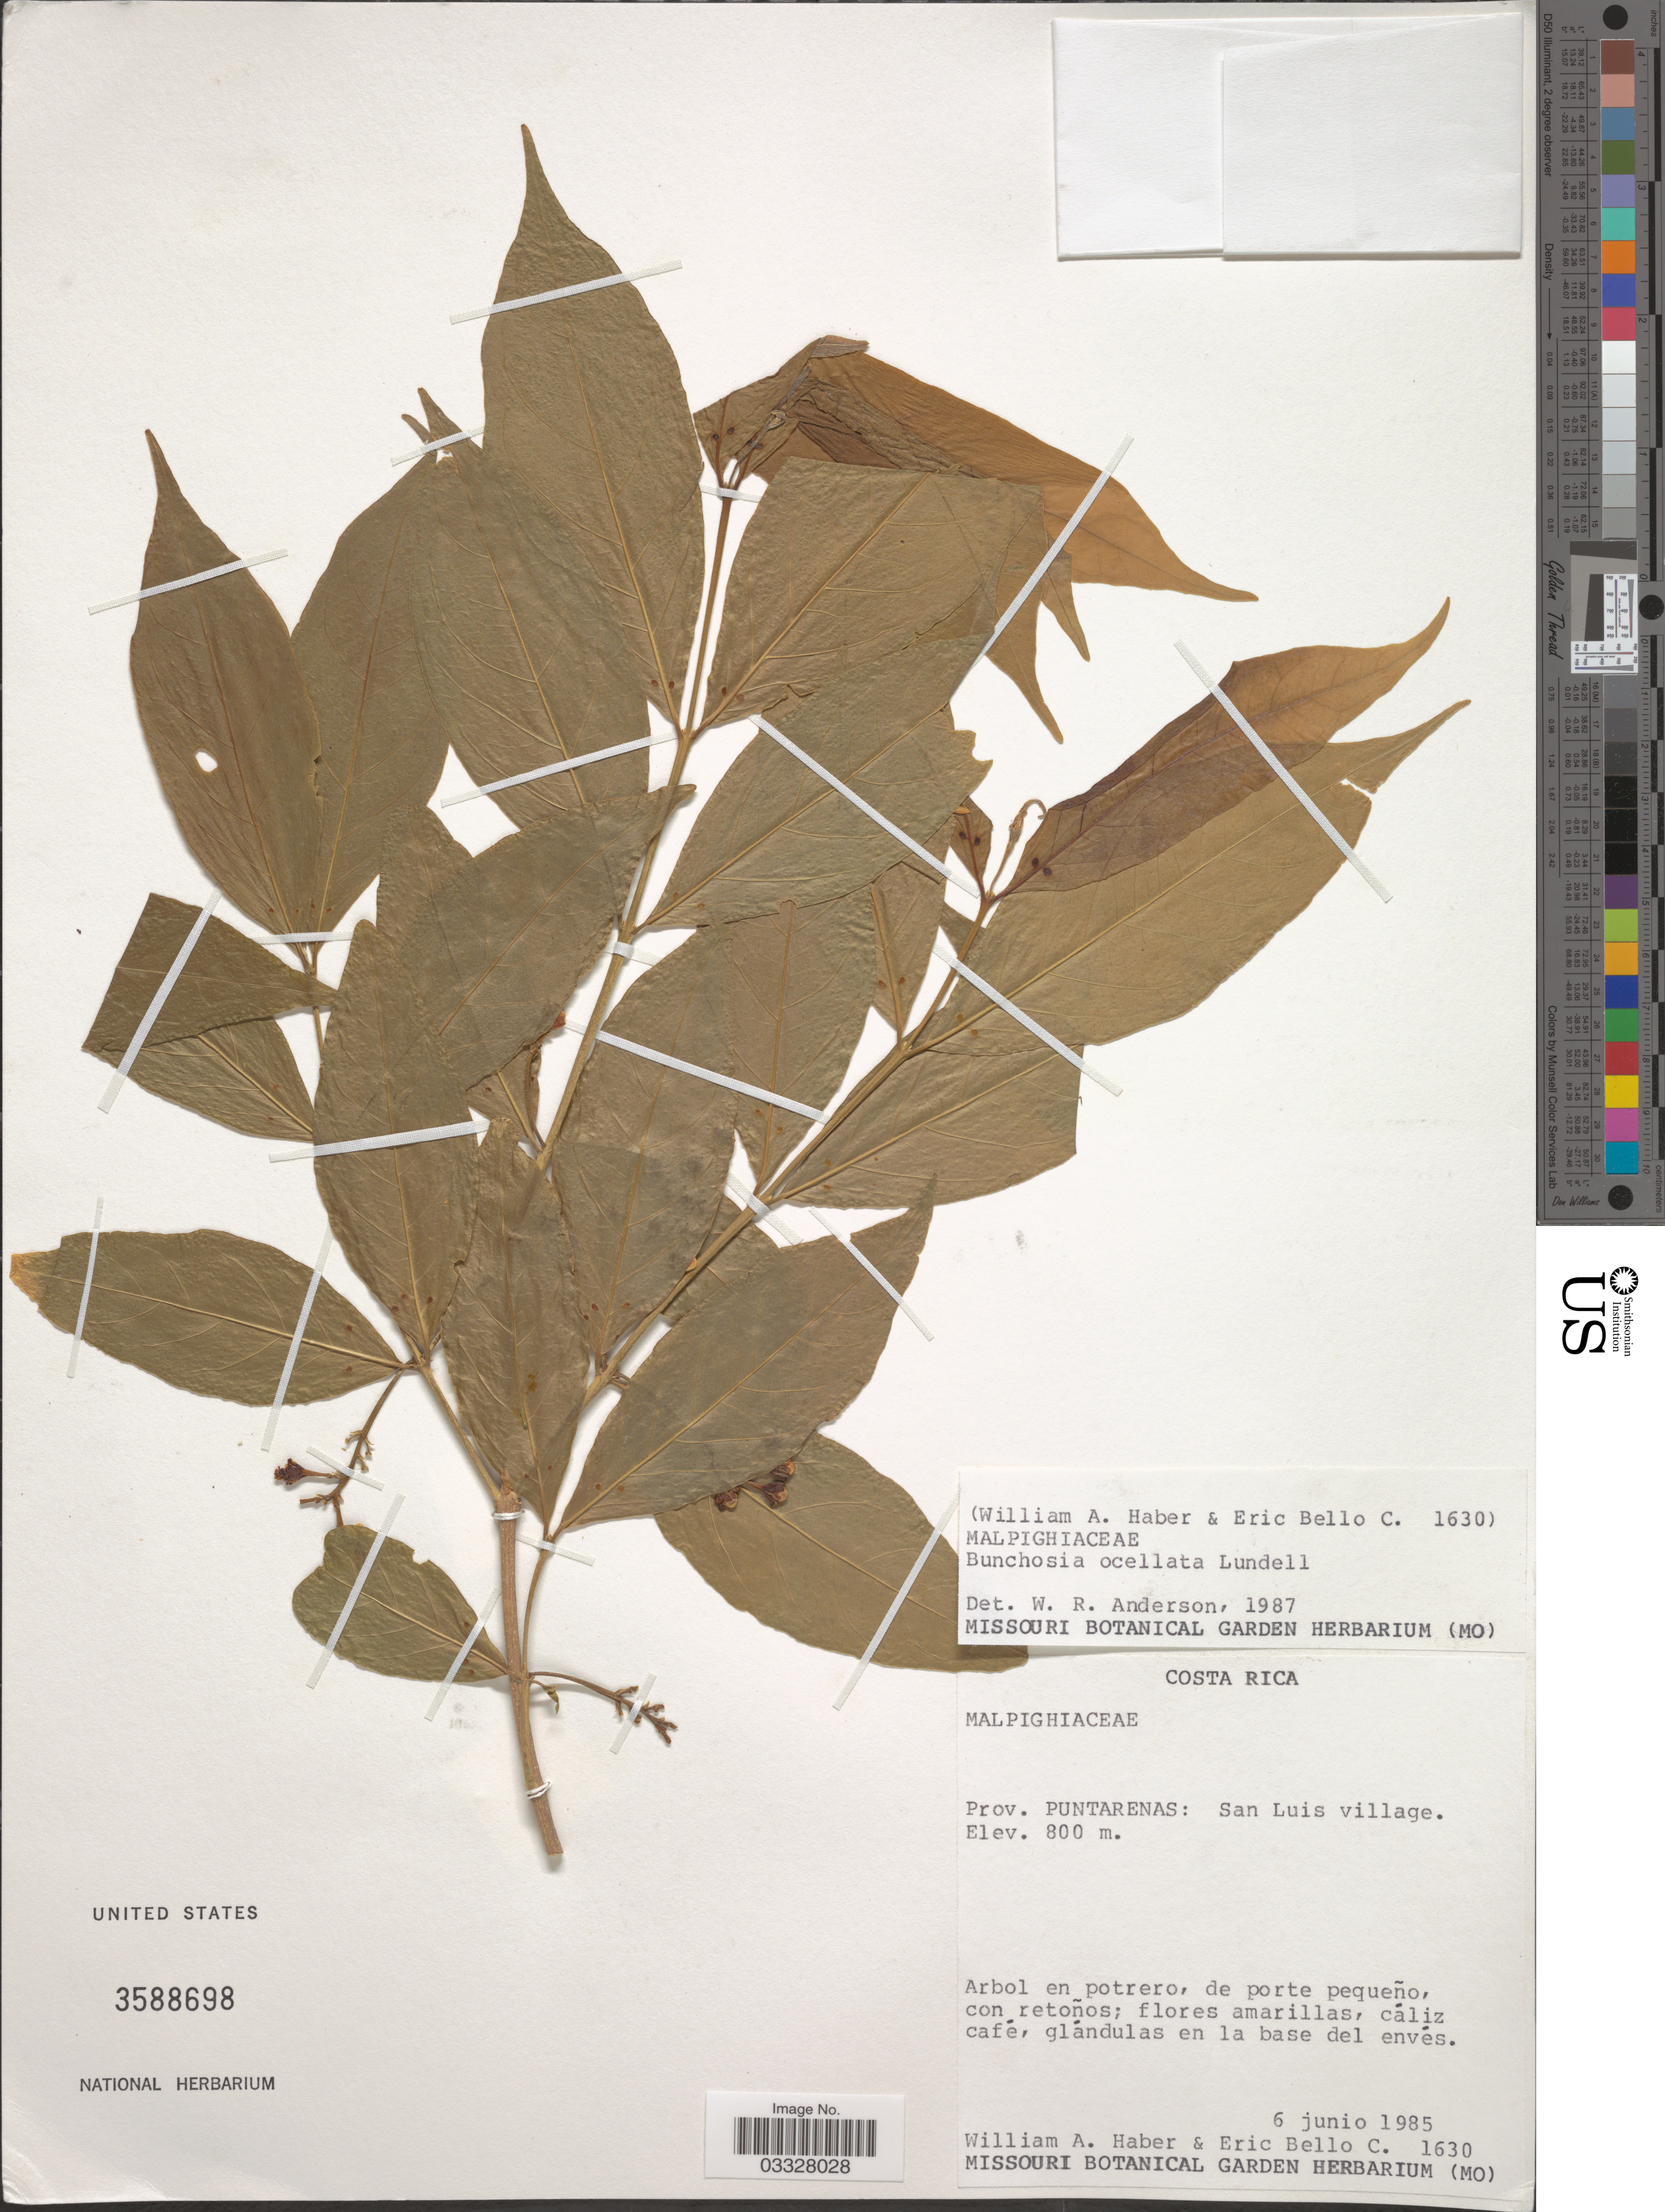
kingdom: Plantae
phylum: Tracheophyta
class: Magnoliopsida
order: Malpighiales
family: Malpighiaceae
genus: Bunchosia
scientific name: Bunchosia ocellata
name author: Lundell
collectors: W. A. Haber & E. Bello C.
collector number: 1630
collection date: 1985-06-06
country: Costa Rica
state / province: Puntarenas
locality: San Luis village.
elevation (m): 800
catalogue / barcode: US 3588698